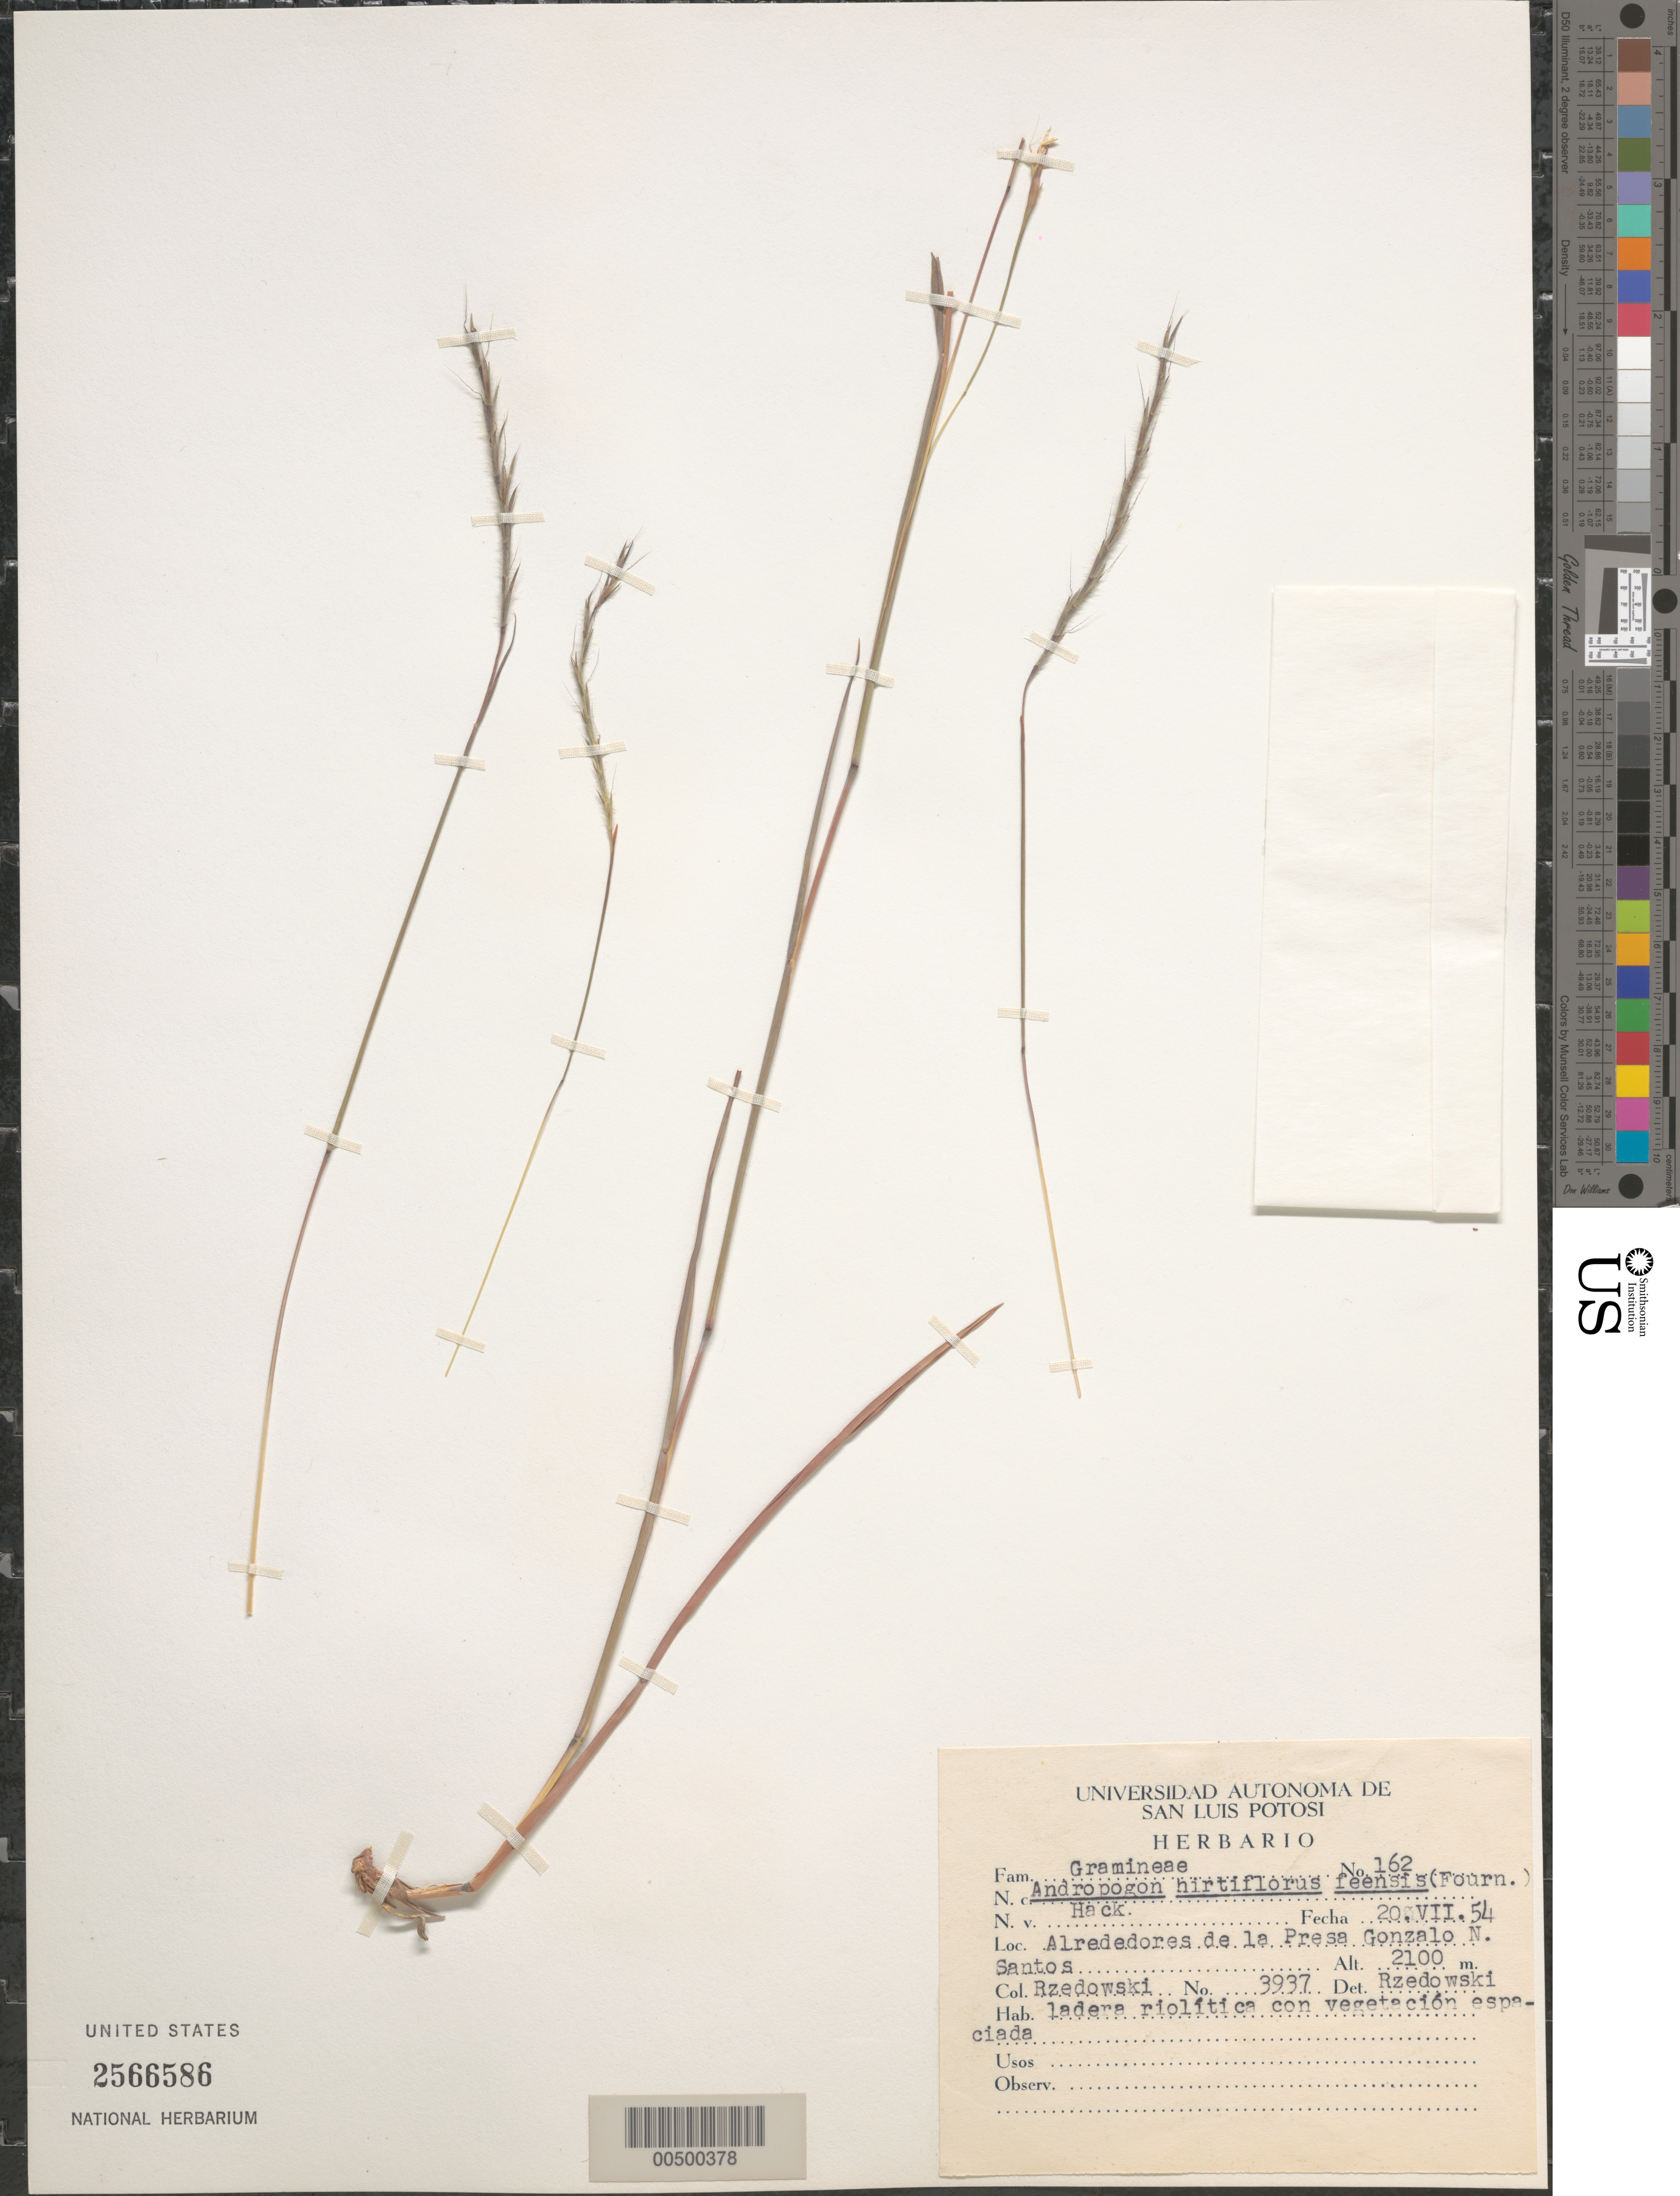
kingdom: Plantae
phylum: Tracheophyta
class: Liliopsida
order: Poales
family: Poaceae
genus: Schizachyrium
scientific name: Schizachyrium sanguineum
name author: (Retz.) Alston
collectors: J. Rzedowski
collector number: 3937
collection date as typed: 20 Jul 1954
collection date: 1954-07-20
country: Mexico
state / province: San Luis Potosí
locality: Alrededores de La Presa Gonzalo N. Santos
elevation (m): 2100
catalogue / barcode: US 2566586